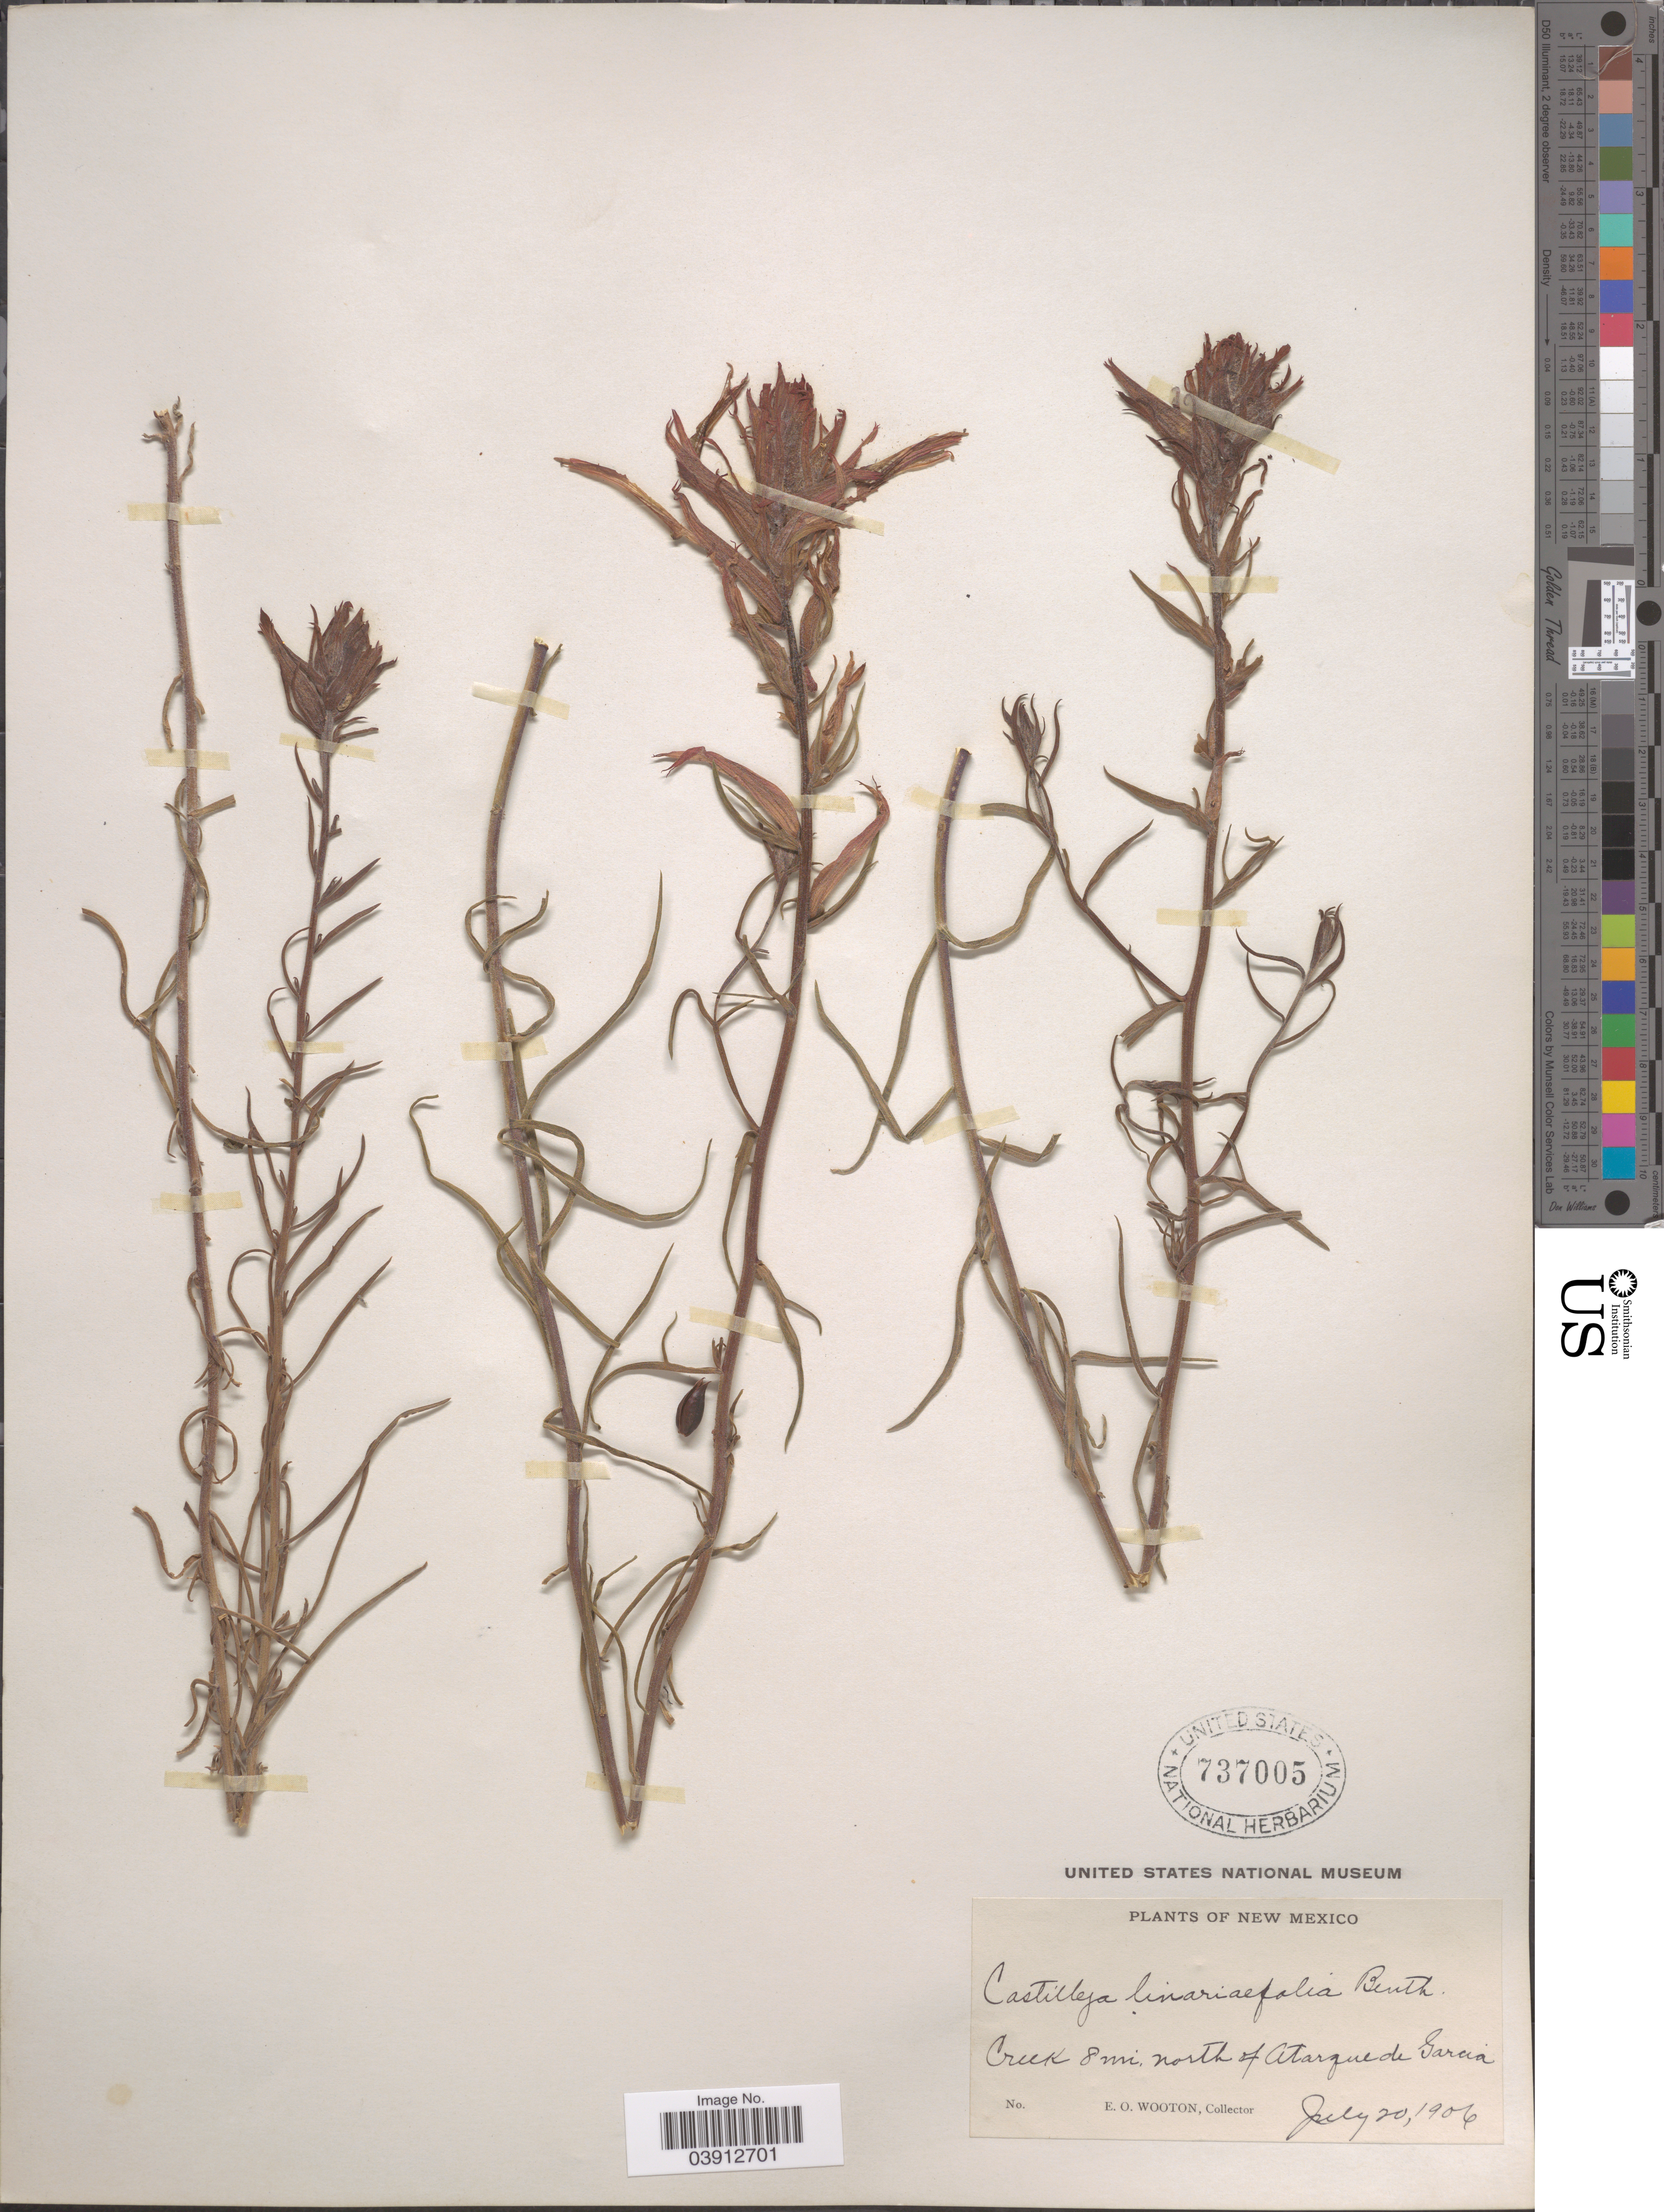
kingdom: Plantae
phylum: Tracheophyta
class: Magnoliopsida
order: Lamiales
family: Orobanchaceae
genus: Castilleja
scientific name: Castilleja linariifolia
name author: Benth.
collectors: E. O. Wooton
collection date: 1906-07-20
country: United States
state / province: New Mexico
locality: Creek 8 mi. north of Atarque de Garcia.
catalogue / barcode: US 737005